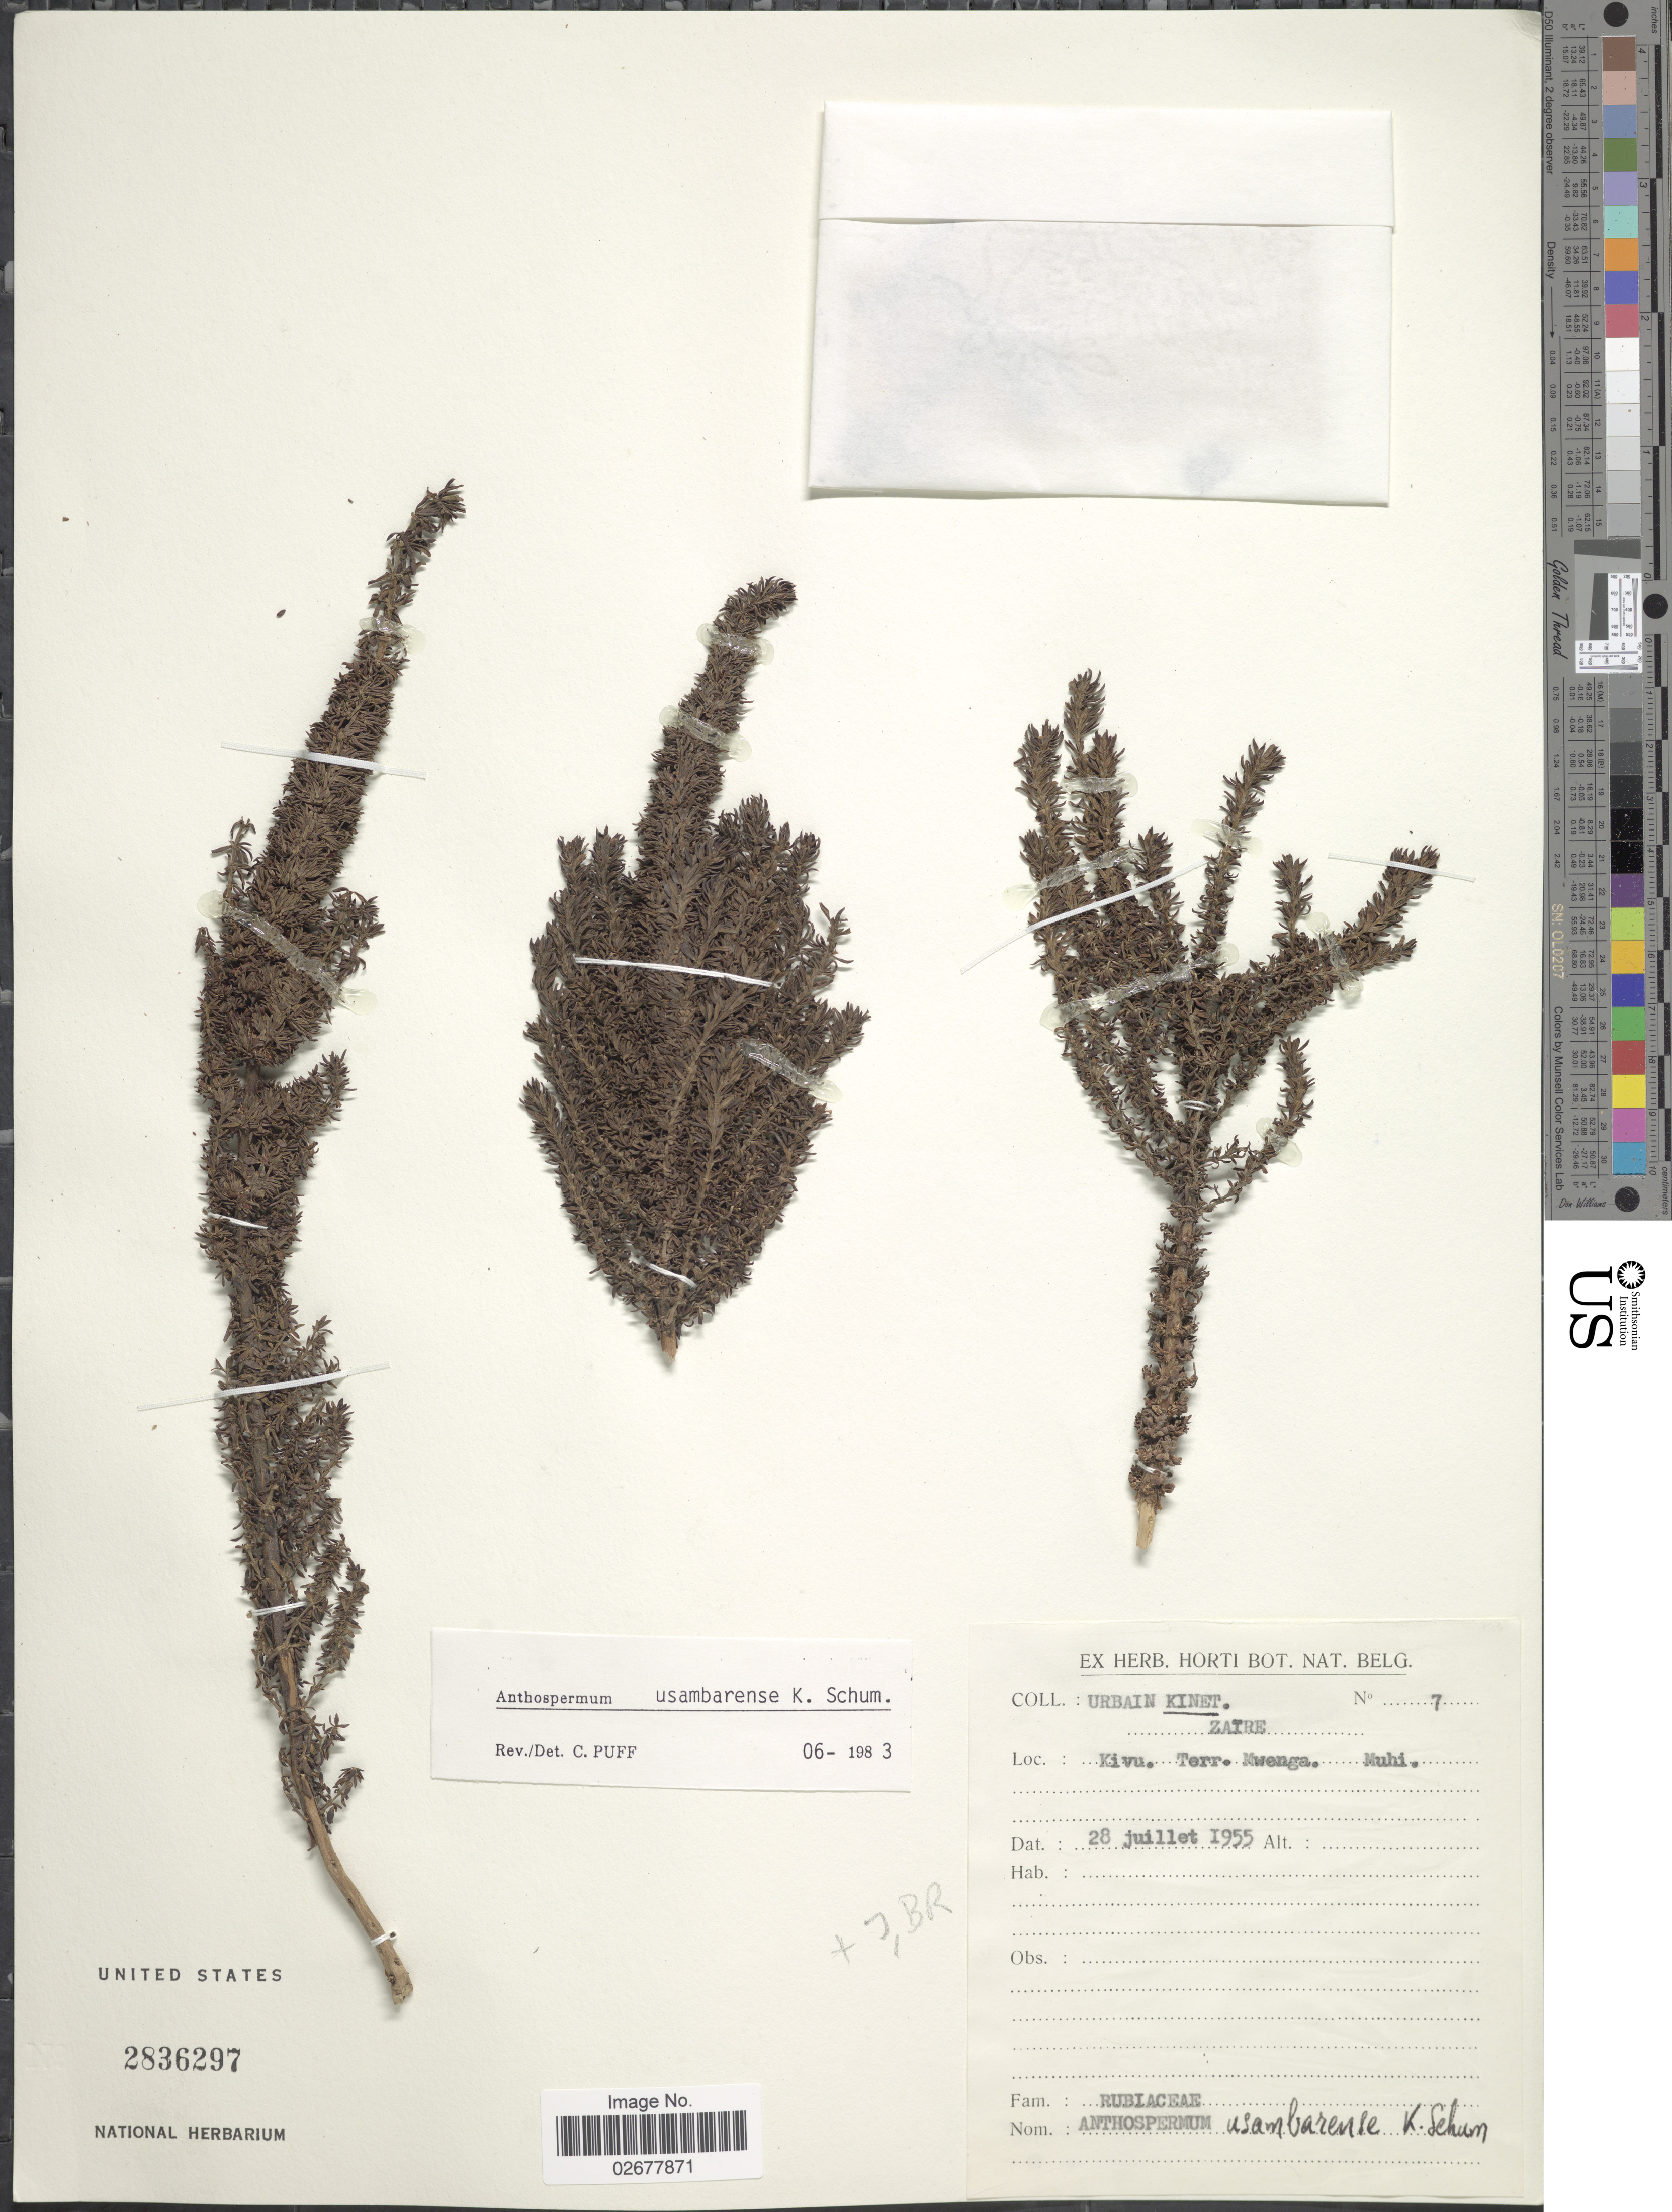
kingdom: Plantae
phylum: Tracheophyta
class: Magnoliopsida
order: Gentianales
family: Rubiaceae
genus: Anthospermum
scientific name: Anthospermum usambarense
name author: K. Schum.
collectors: U. Kinet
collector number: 7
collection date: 1955-07-28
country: Angola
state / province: Zaire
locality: Kivu. Terr Nwenga. Muhi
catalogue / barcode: US 2836297